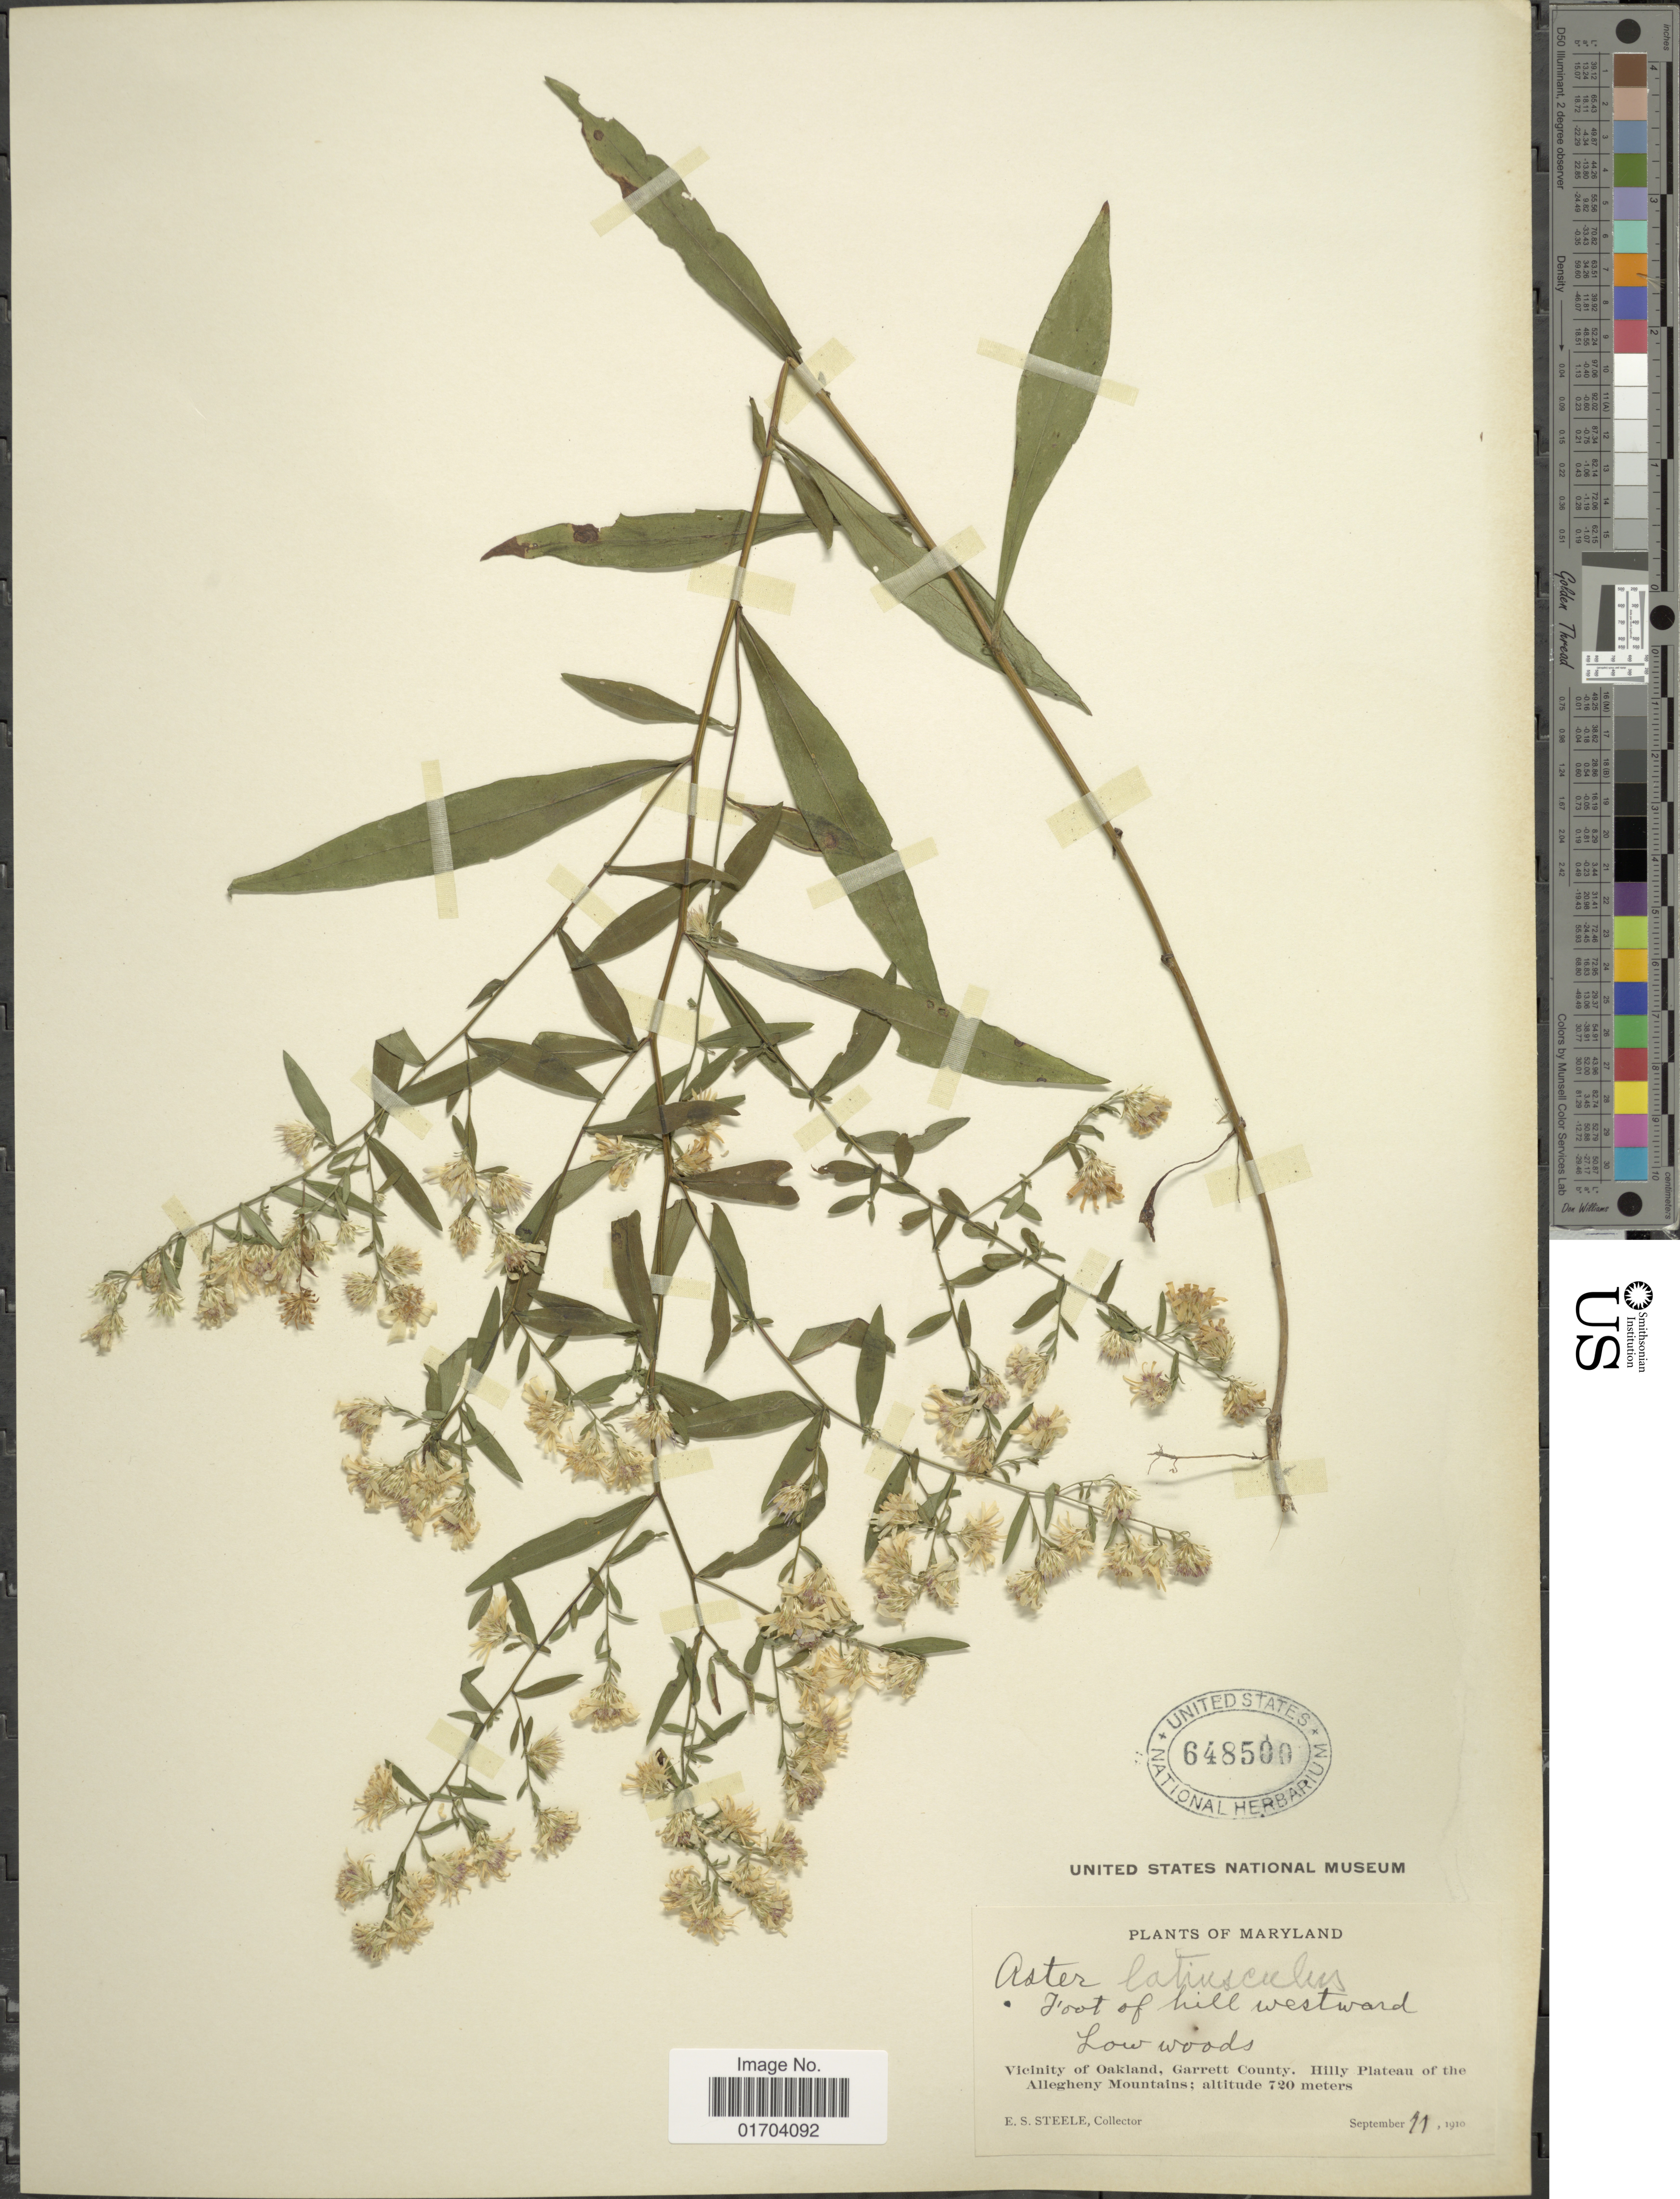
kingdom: Plantae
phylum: Tracheophyta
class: Magnoliopsida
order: Asterales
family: Asteraceae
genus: Aster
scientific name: Aster latiusculus E.S. Steele sp. nov. ined.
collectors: E. Steele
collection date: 1910-09-11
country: United States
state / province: West Virginia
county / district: Preston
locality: Foot of hill westward, Vicinity of Terra Alta, Preston County, on the Allegheny Plateau.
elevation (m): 720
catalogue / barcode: US 648500